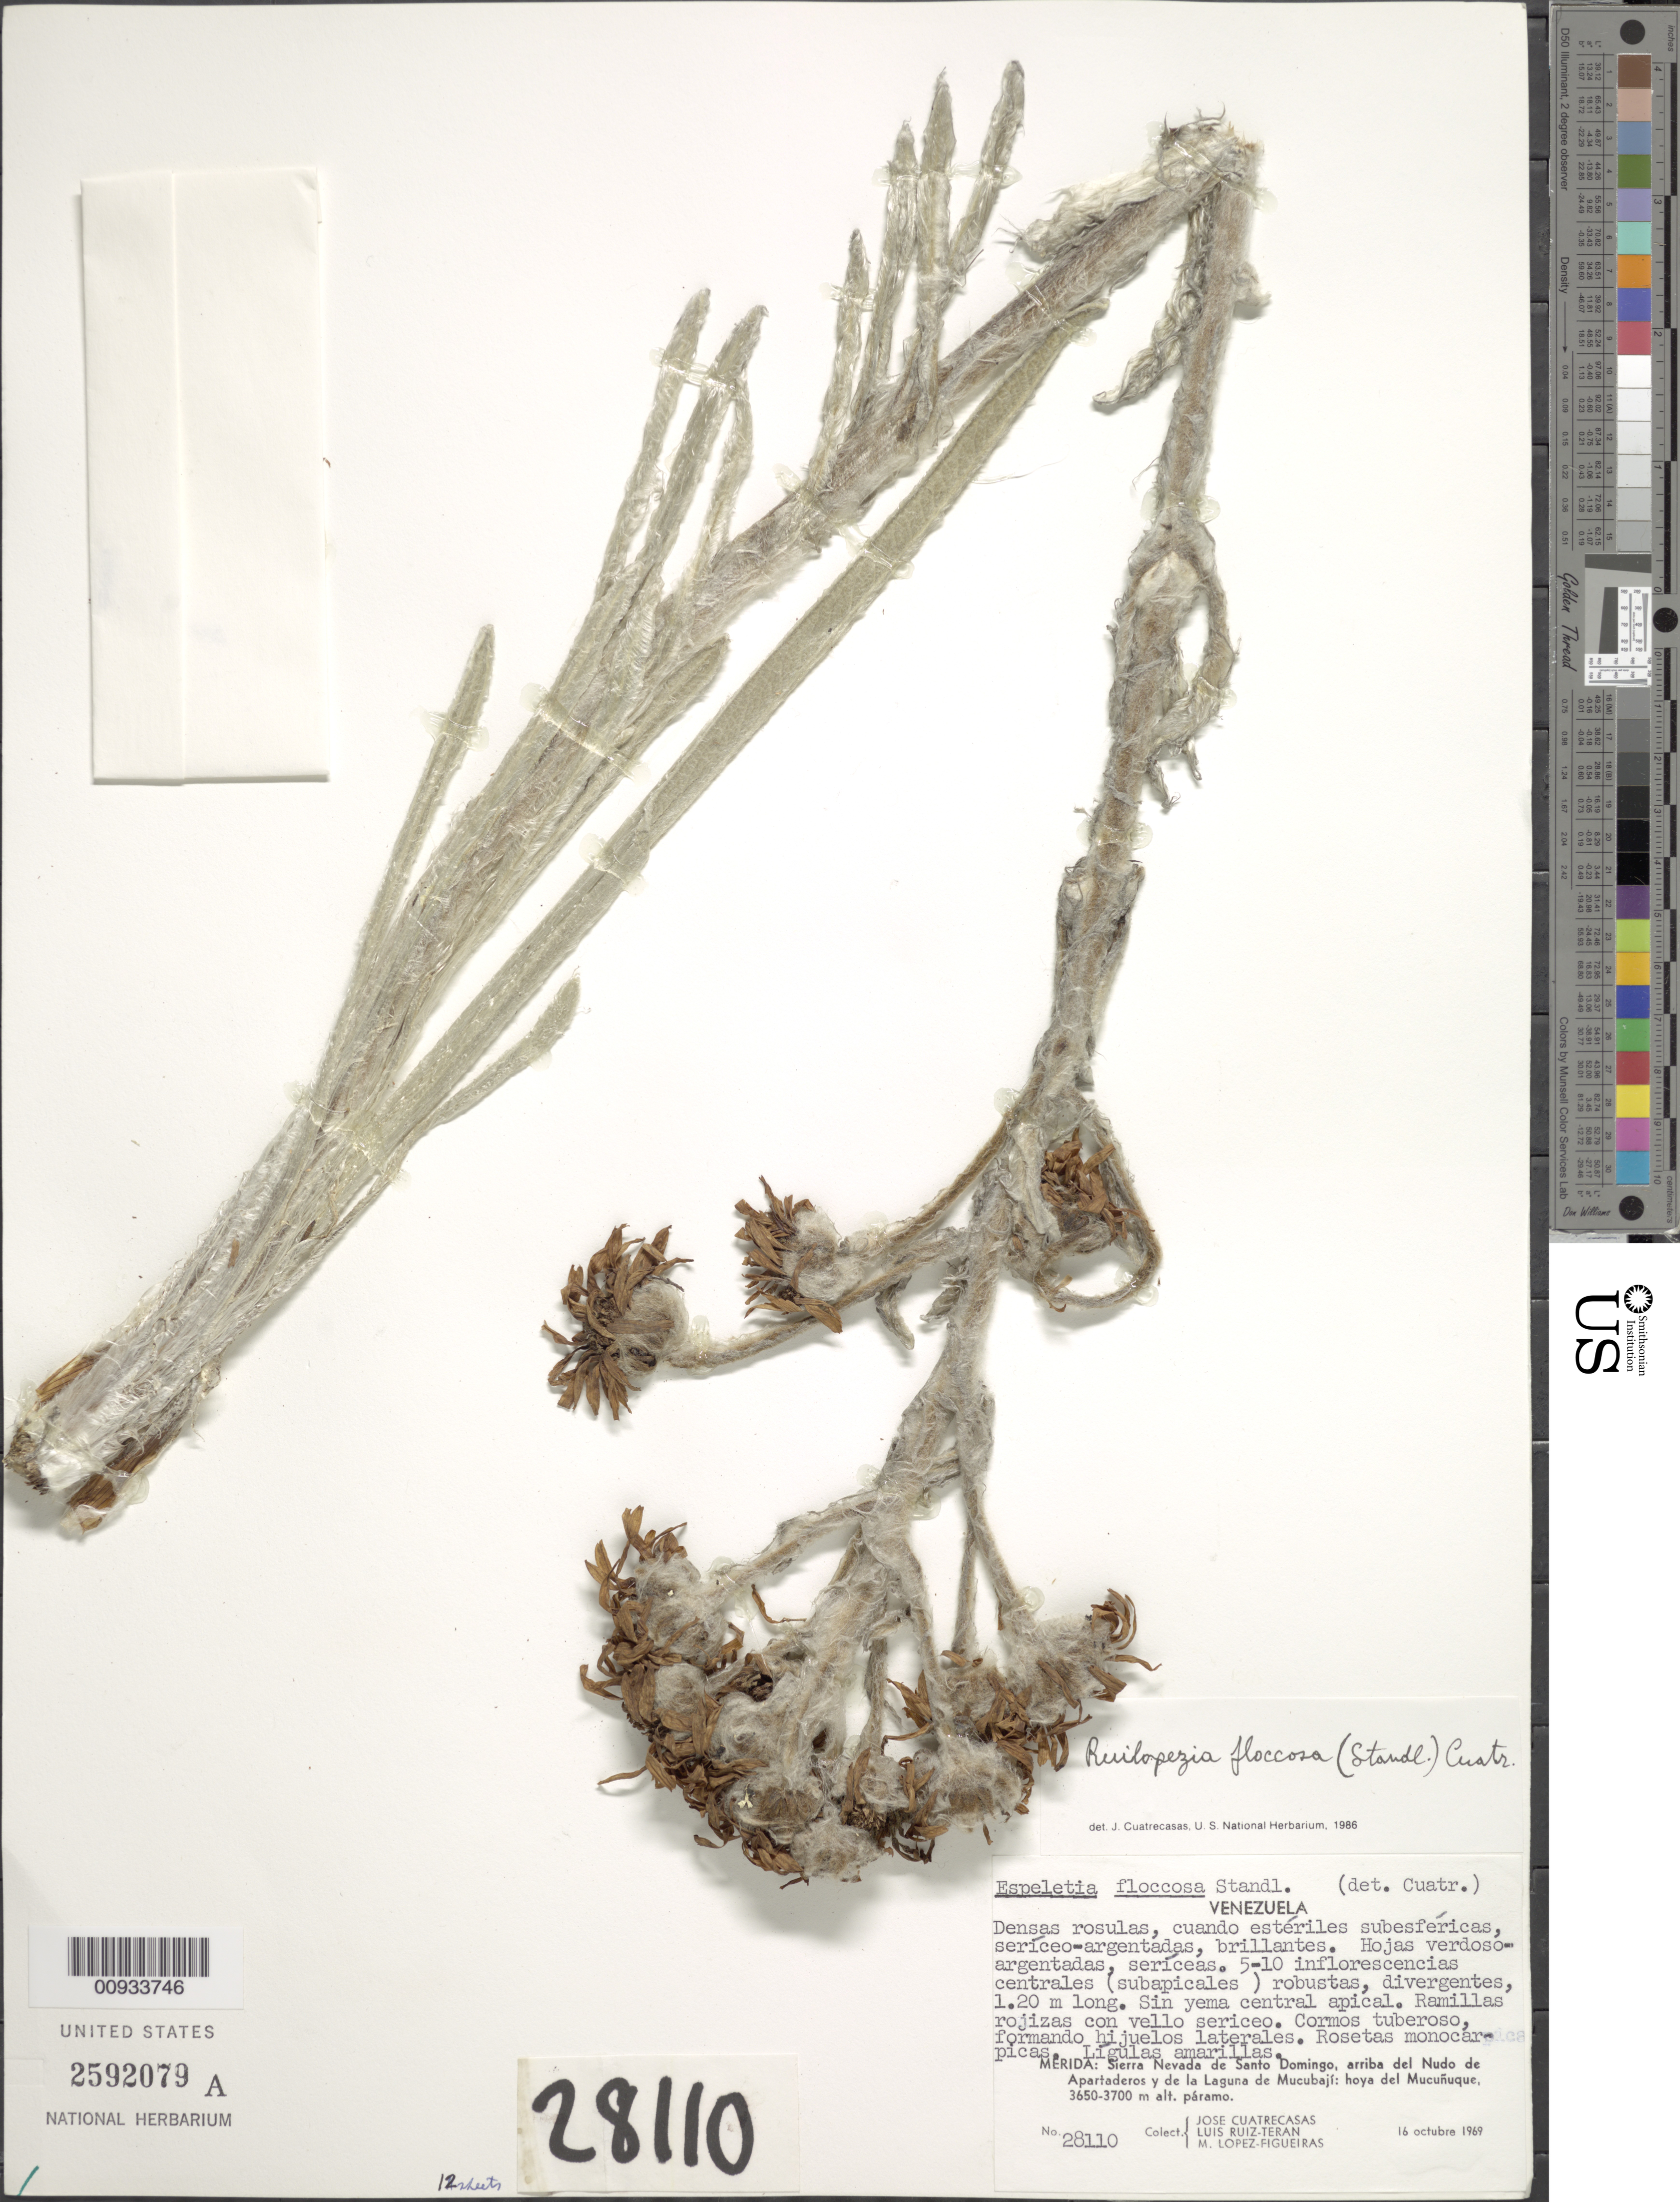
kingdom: Plantae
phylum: Tracheophyta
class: Magnoliopsida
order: Asterales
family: Asteraceae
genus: Ruilopezia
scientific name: Ruilopezia floccosa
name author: (Standl.) Cuatrec.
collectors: J. Cuatrecasas, L. E. Ruíz-Terán & M. López Figueiras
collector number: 28110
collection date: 1969-10-16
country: Venezuela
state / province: Mérida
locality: Sierra Nevada de Santo Domingo, arriba del Nudo de Apartederos y de la Laguna Mucubají: hoya de Mucuñuque.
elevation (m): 3650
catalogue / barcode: US 2592079A